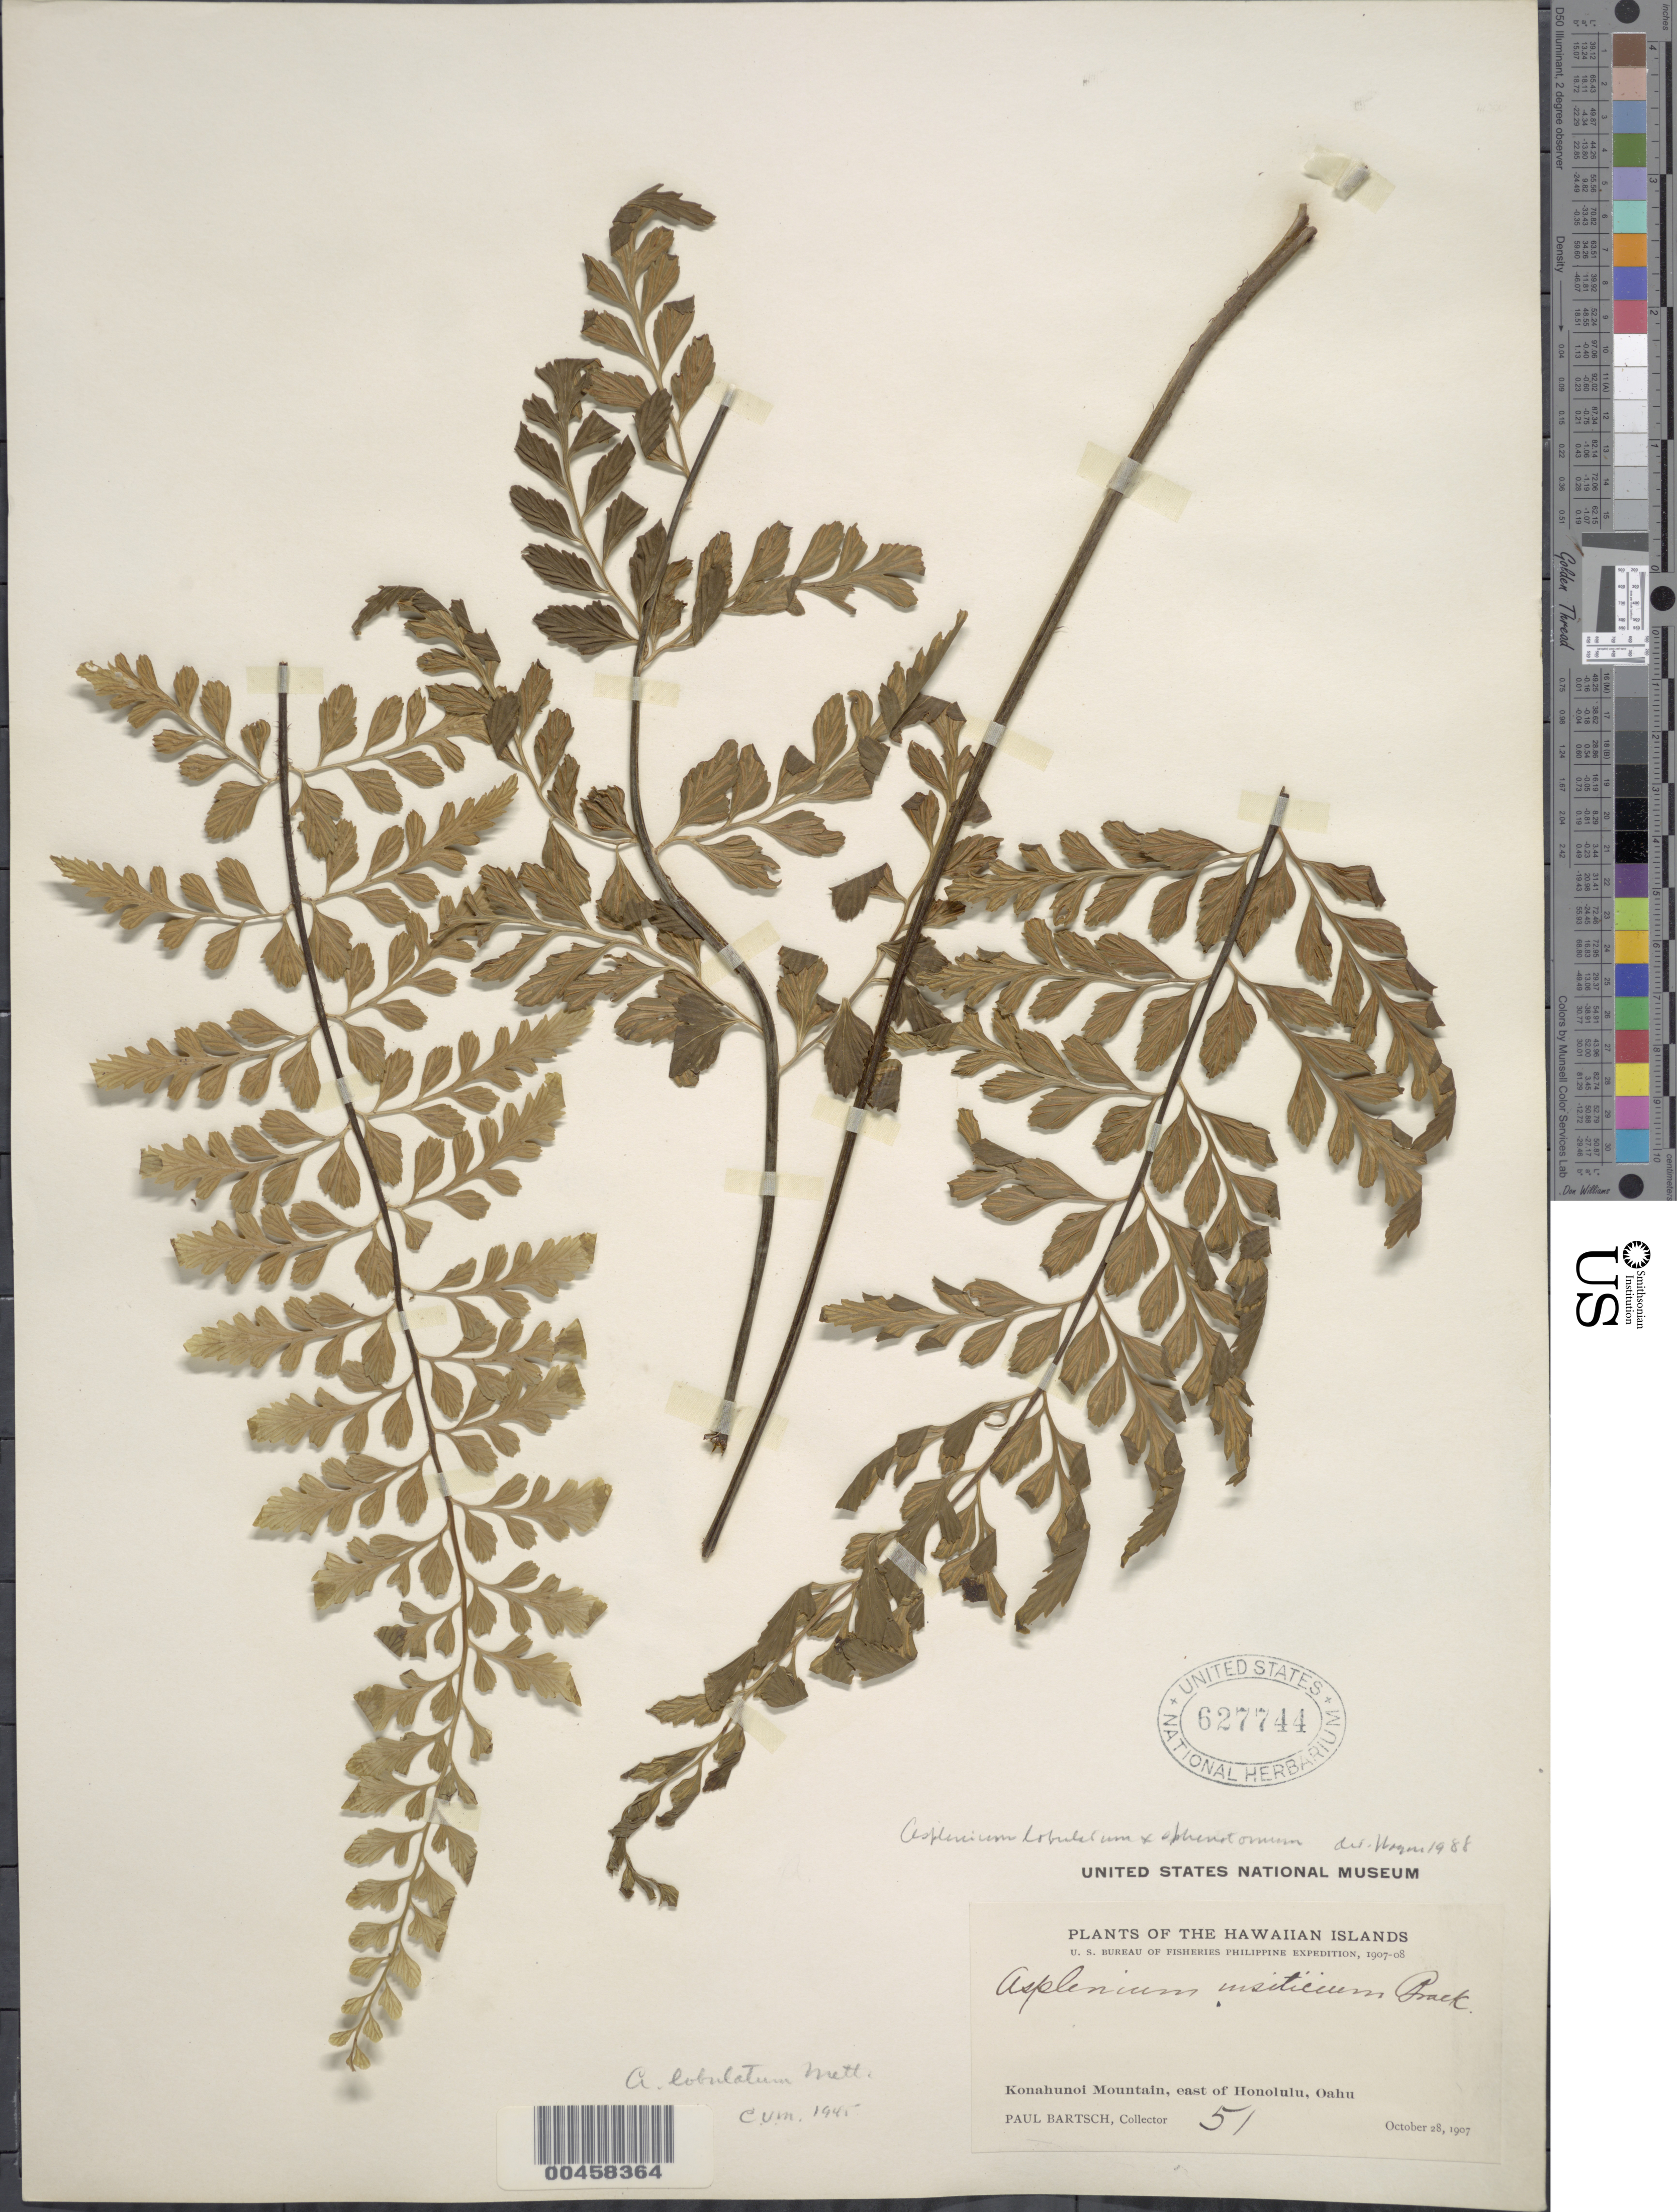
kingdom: Plantae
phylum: Tracheophyta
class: Polypodiopsida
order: Polypodiales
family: Aspleniaceae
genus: Asplenium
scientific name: Asplenium lobulatum x A. sphenotomum Hillebr.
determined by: Wagner, W. L., (BOT), Smithsonian Institution - National Museum of Natural History (UNITED STATES)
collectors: P. Bartsch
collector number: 51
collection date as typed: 28 Oct 1907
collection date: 1907-10-28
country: United States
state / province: Hawaii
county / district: Honolulu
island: Oahu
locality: Konahunoi Mountain, east of Honolulu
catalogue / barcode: US 627744